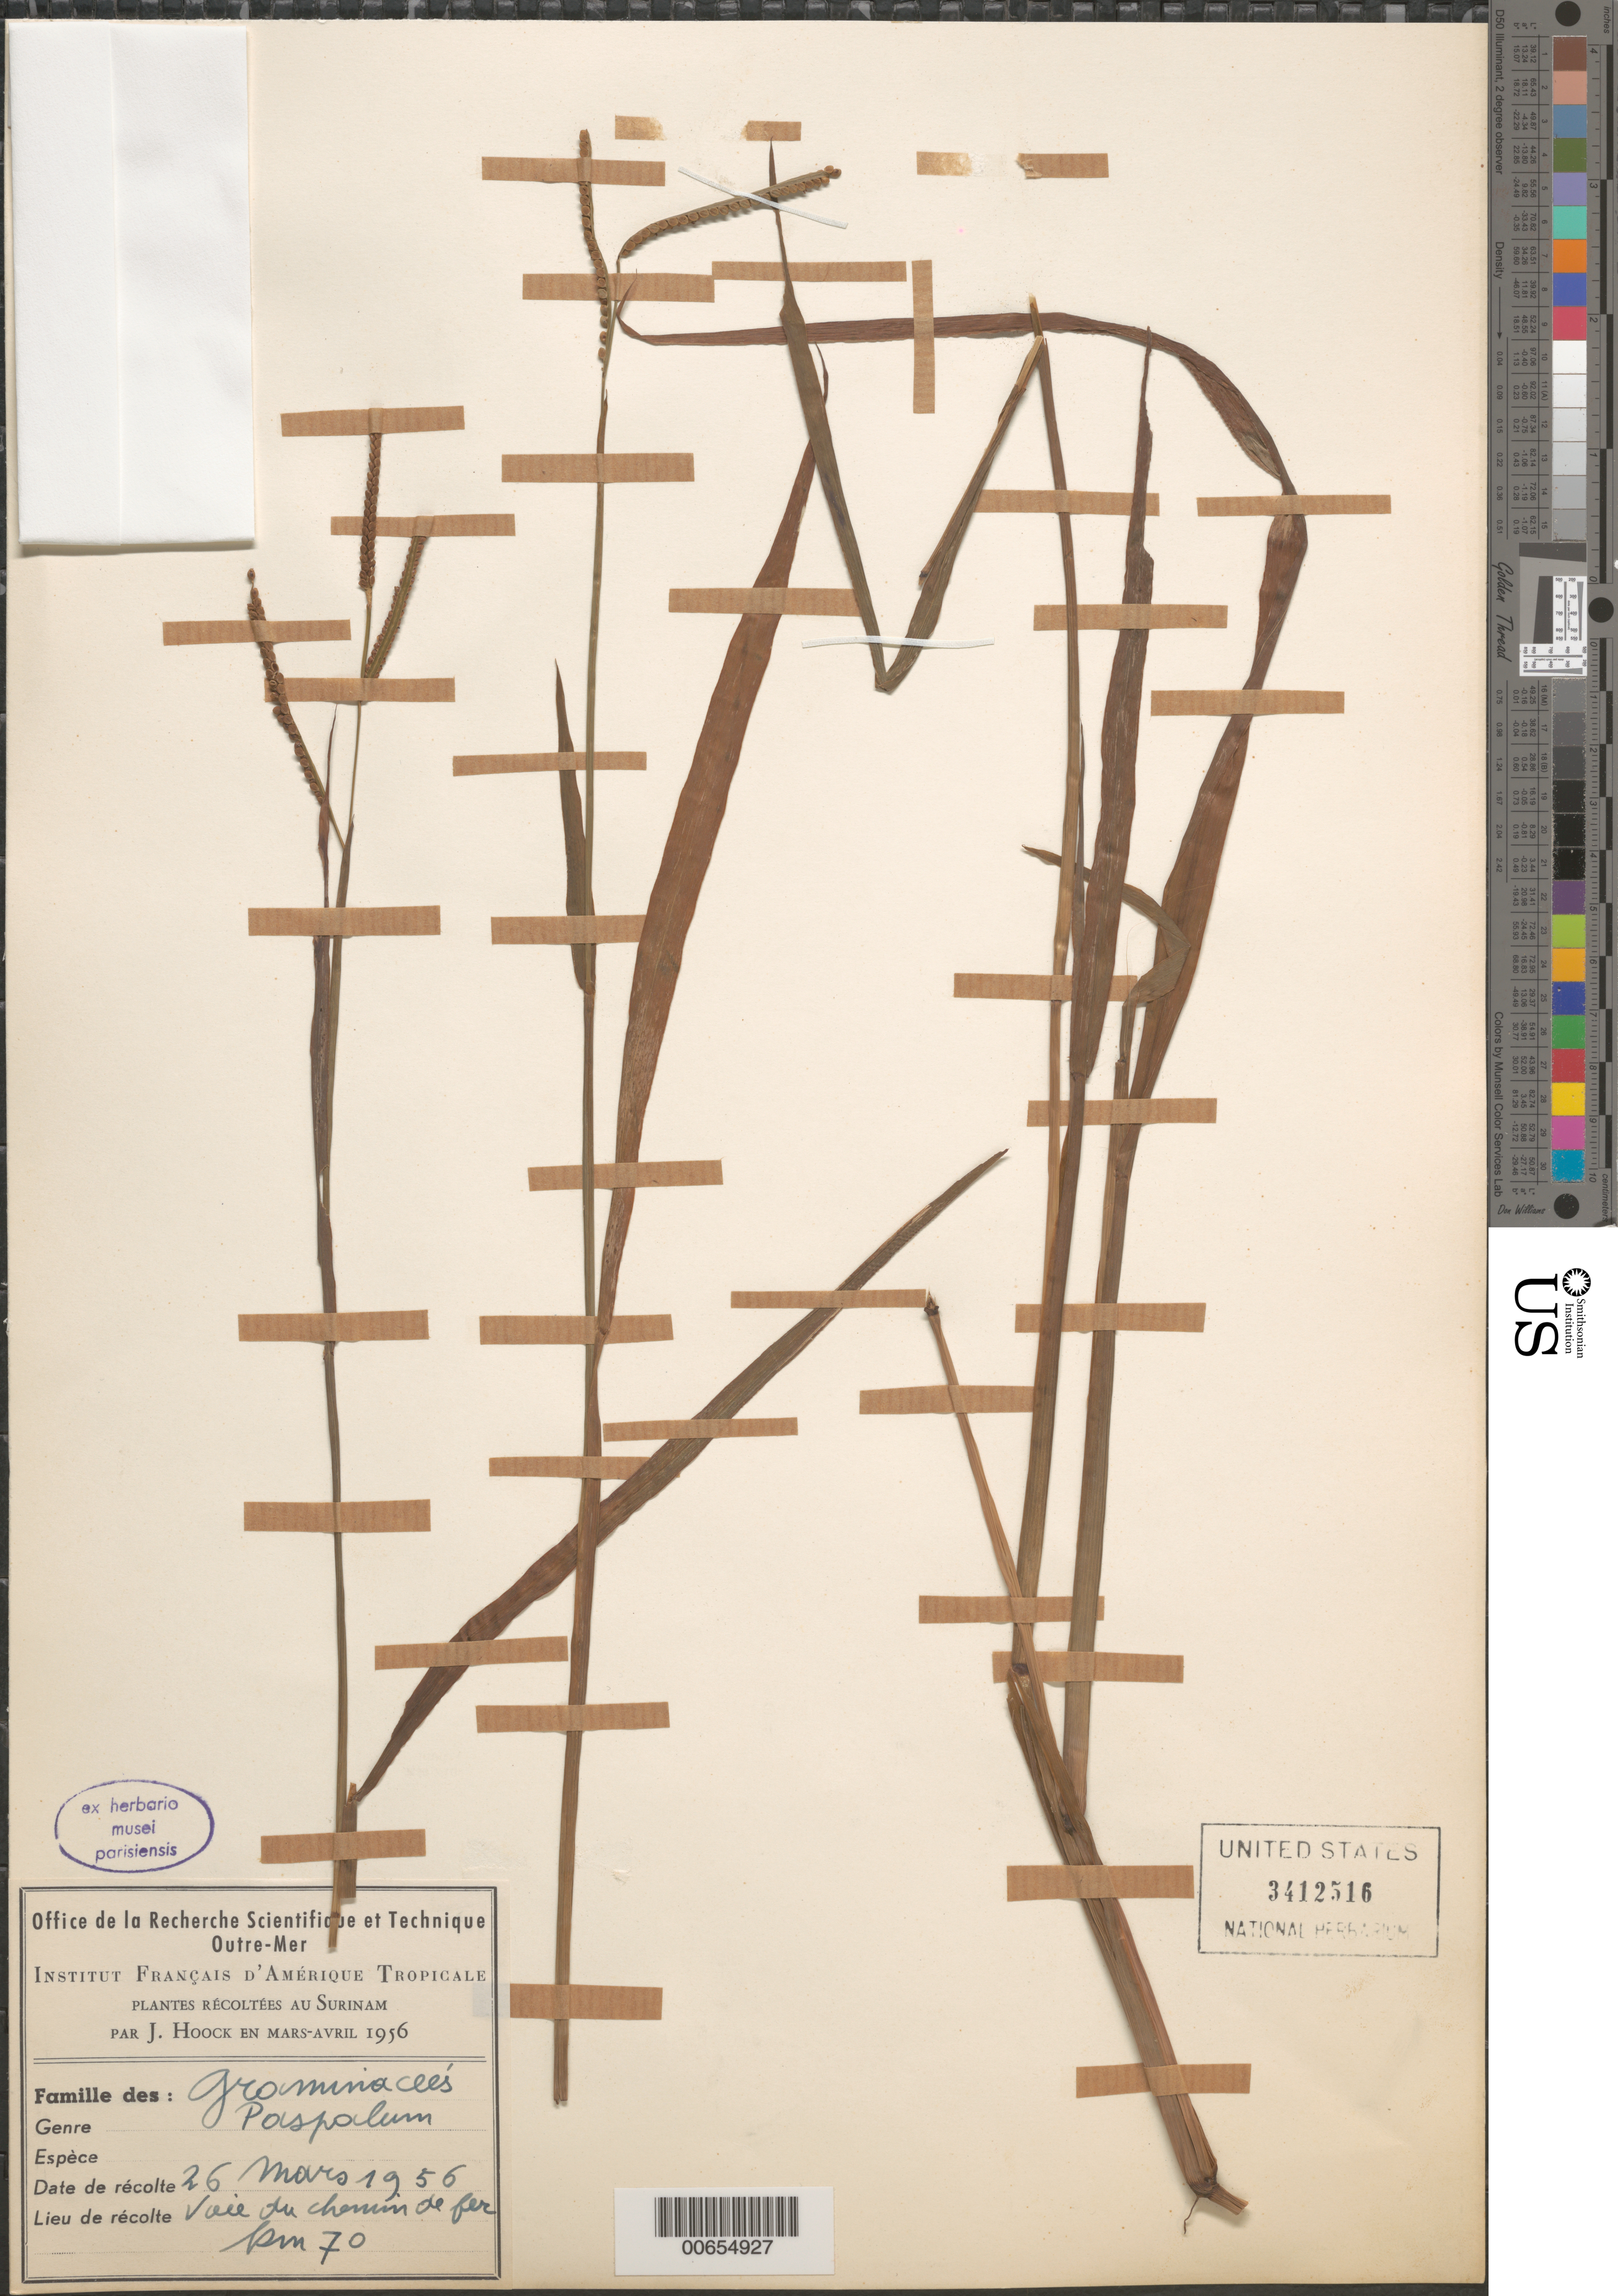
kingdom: Plantae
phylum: Tracheophyta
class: Liliopsida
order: Poales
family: Poaceae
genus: Paspalum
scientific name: Paspalum sp.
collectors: J. Hoock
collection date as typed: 26-Mar-56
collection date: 1956-03-26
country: Suriname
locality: Voie du chemin de fer, km 70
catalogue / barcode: US 3412516